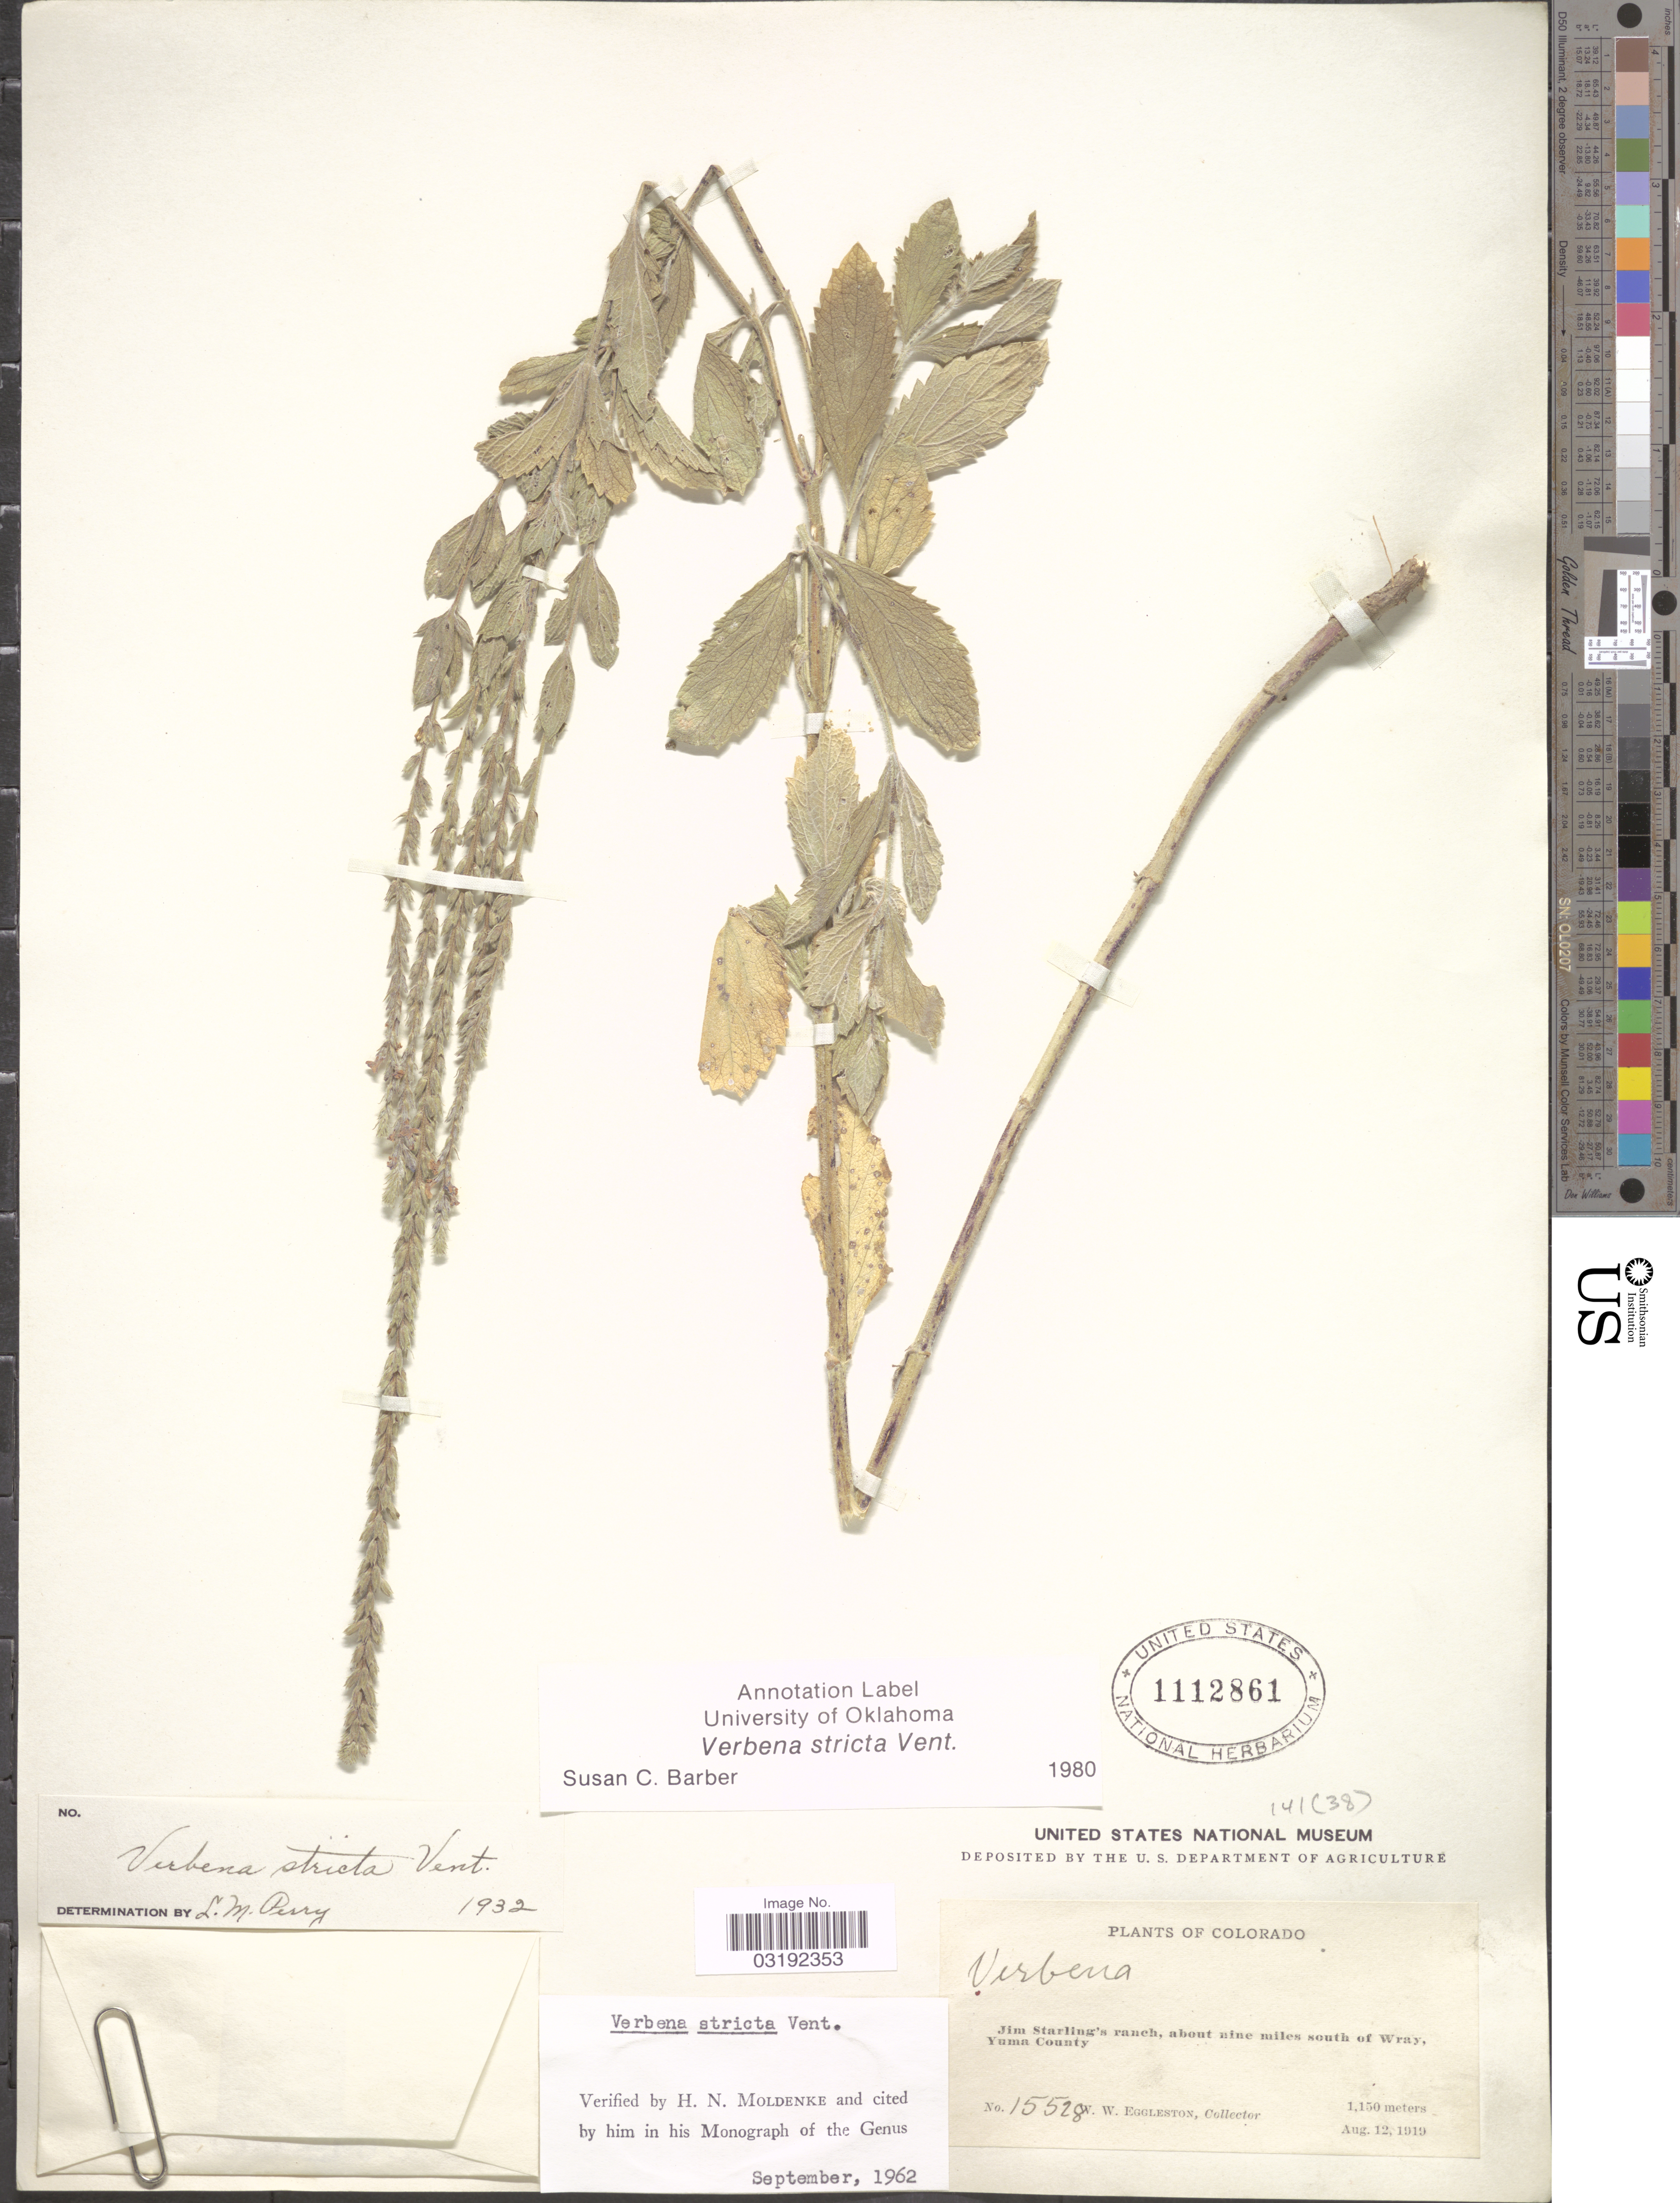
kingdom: Plantae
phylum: Tracheophyta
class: Magnoliopsida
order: Lamiales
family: Verbenaceae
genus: Verbena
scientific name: Verbena stricta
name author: Vent.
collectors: W. W. Eggleston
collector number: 15528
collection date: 1919-08-12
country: United States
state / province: Colorado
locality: Jim Starling's ranch, about nine miles south of Wray, Yuma County.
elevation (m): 1150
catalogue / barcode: US 1112861